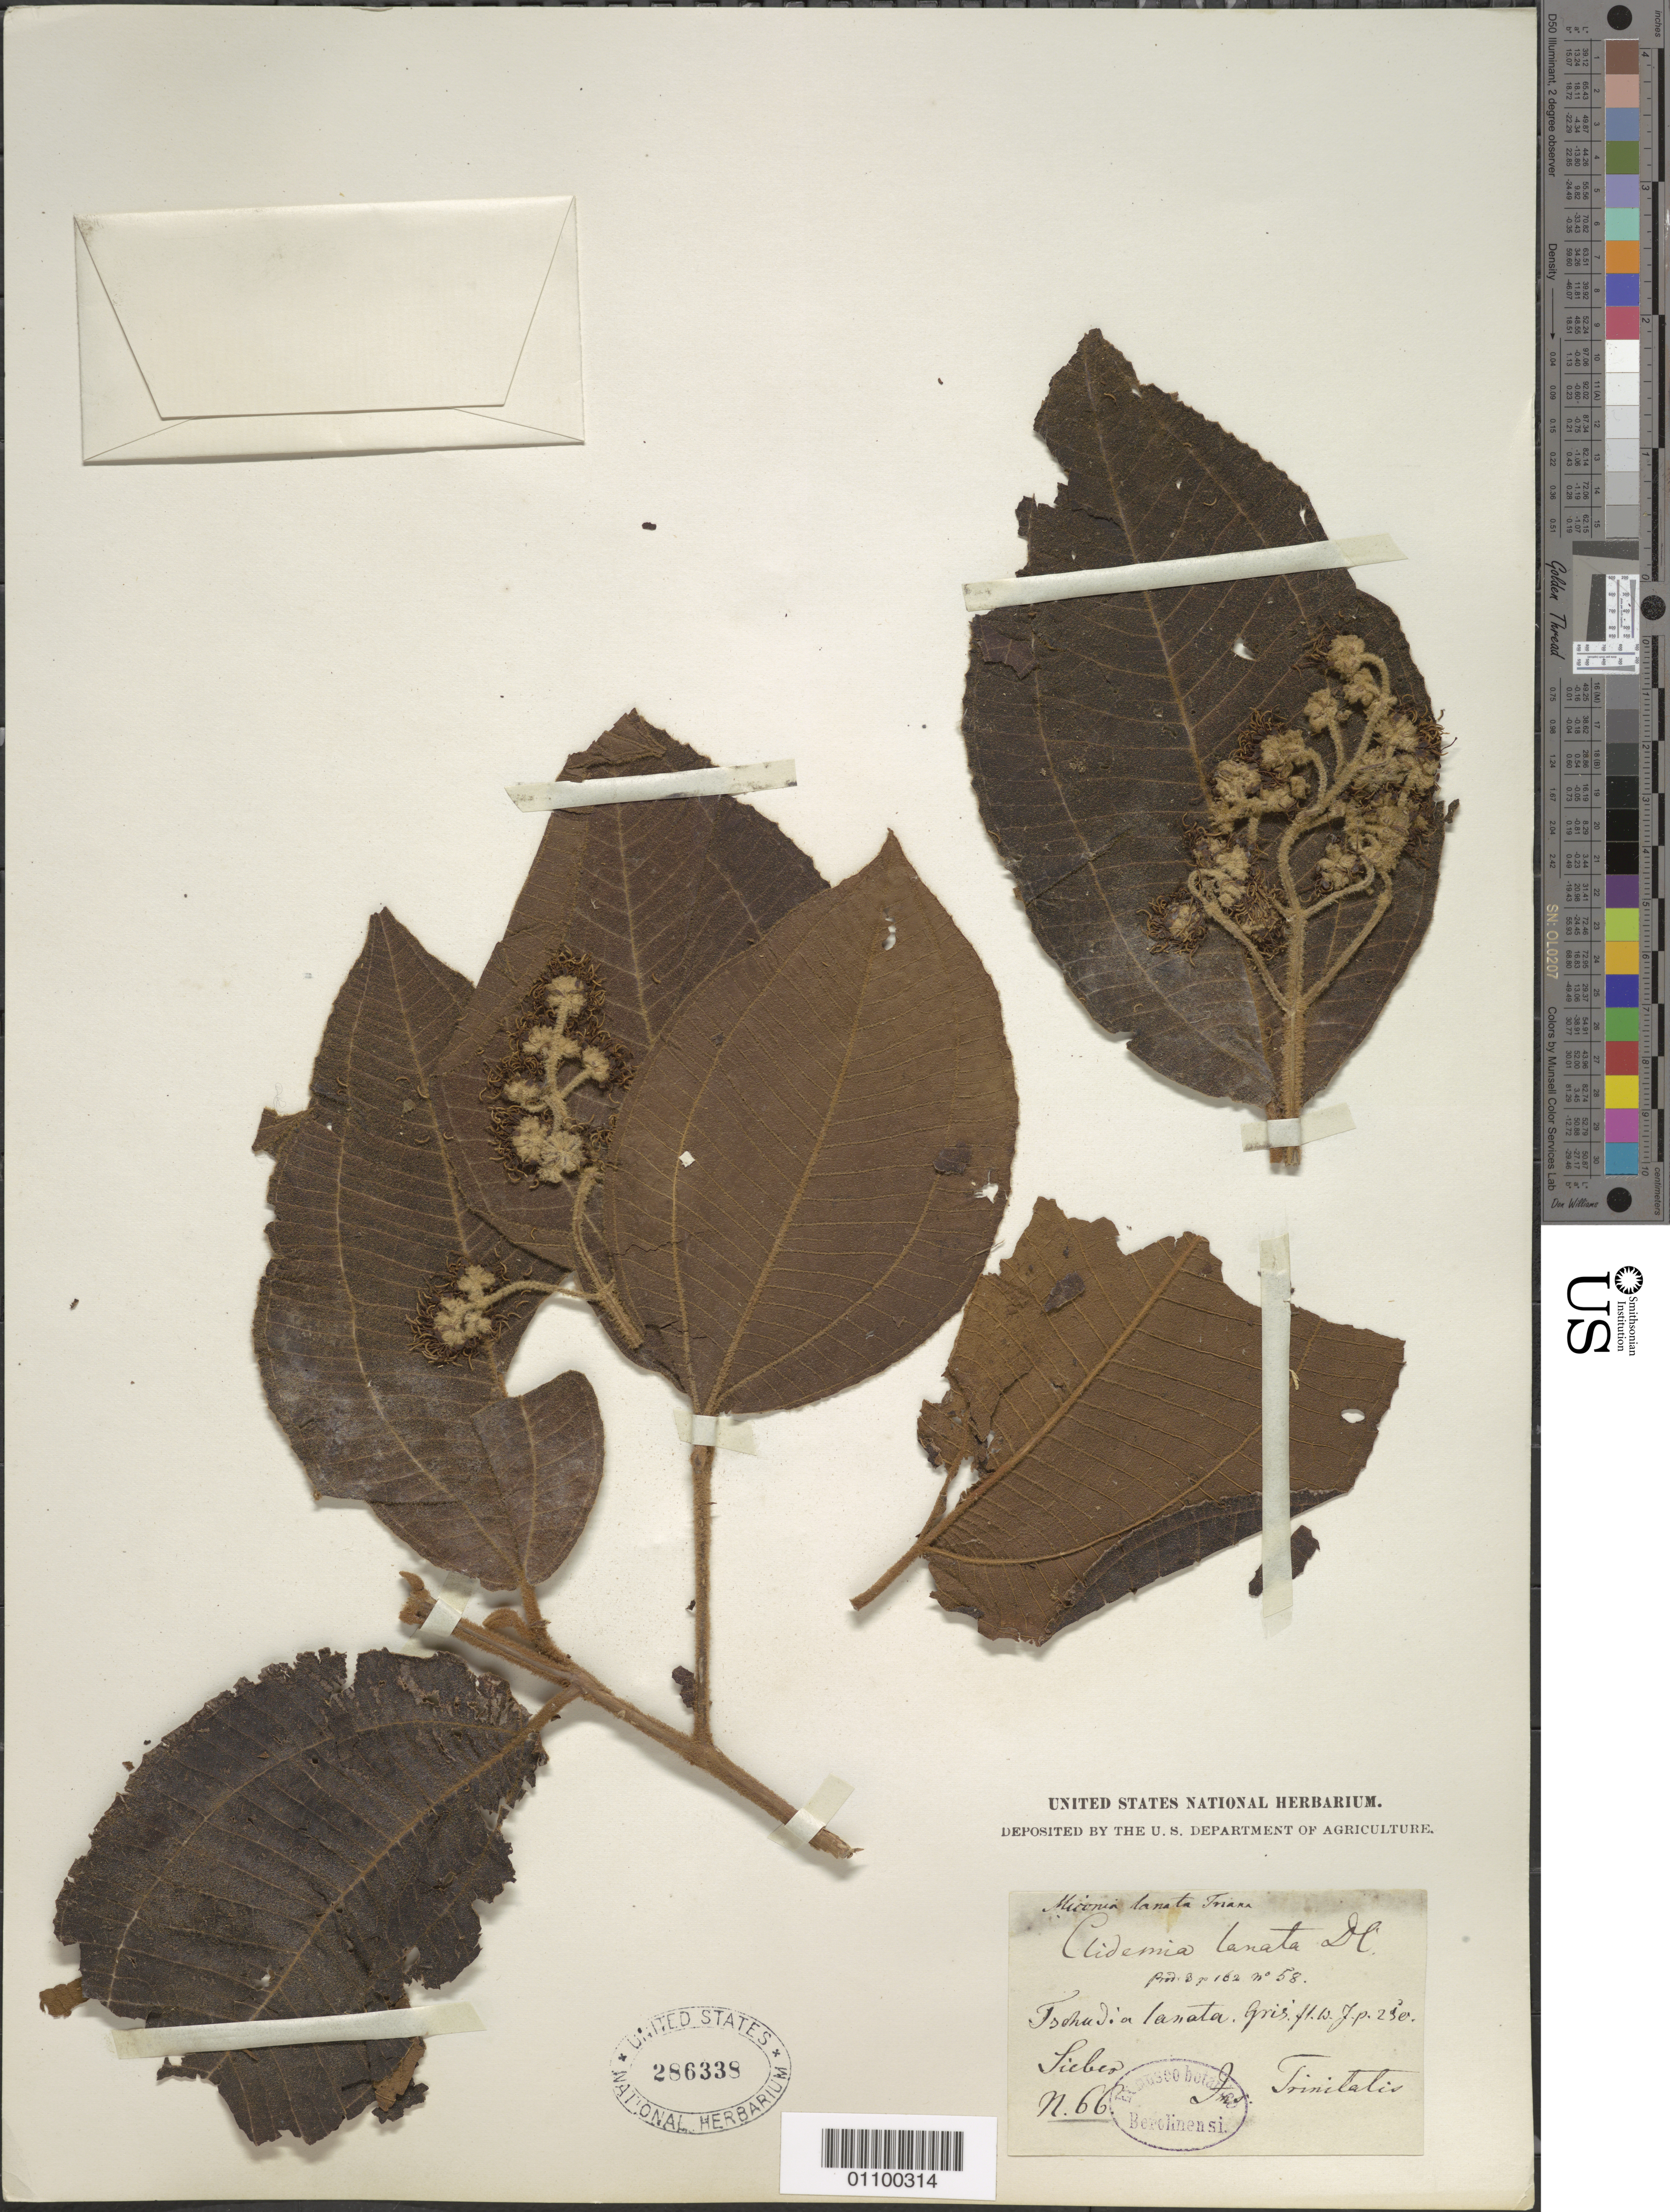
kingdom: Plantae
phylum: Tracheophyta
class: Magnoliopsida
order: Myrtales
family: Melastomataceae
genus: Miconia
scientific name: Miconia lanata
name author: (DC.) Triana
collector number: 66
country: Trinidad and Tobago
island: Trinidad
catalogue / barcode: US 286338